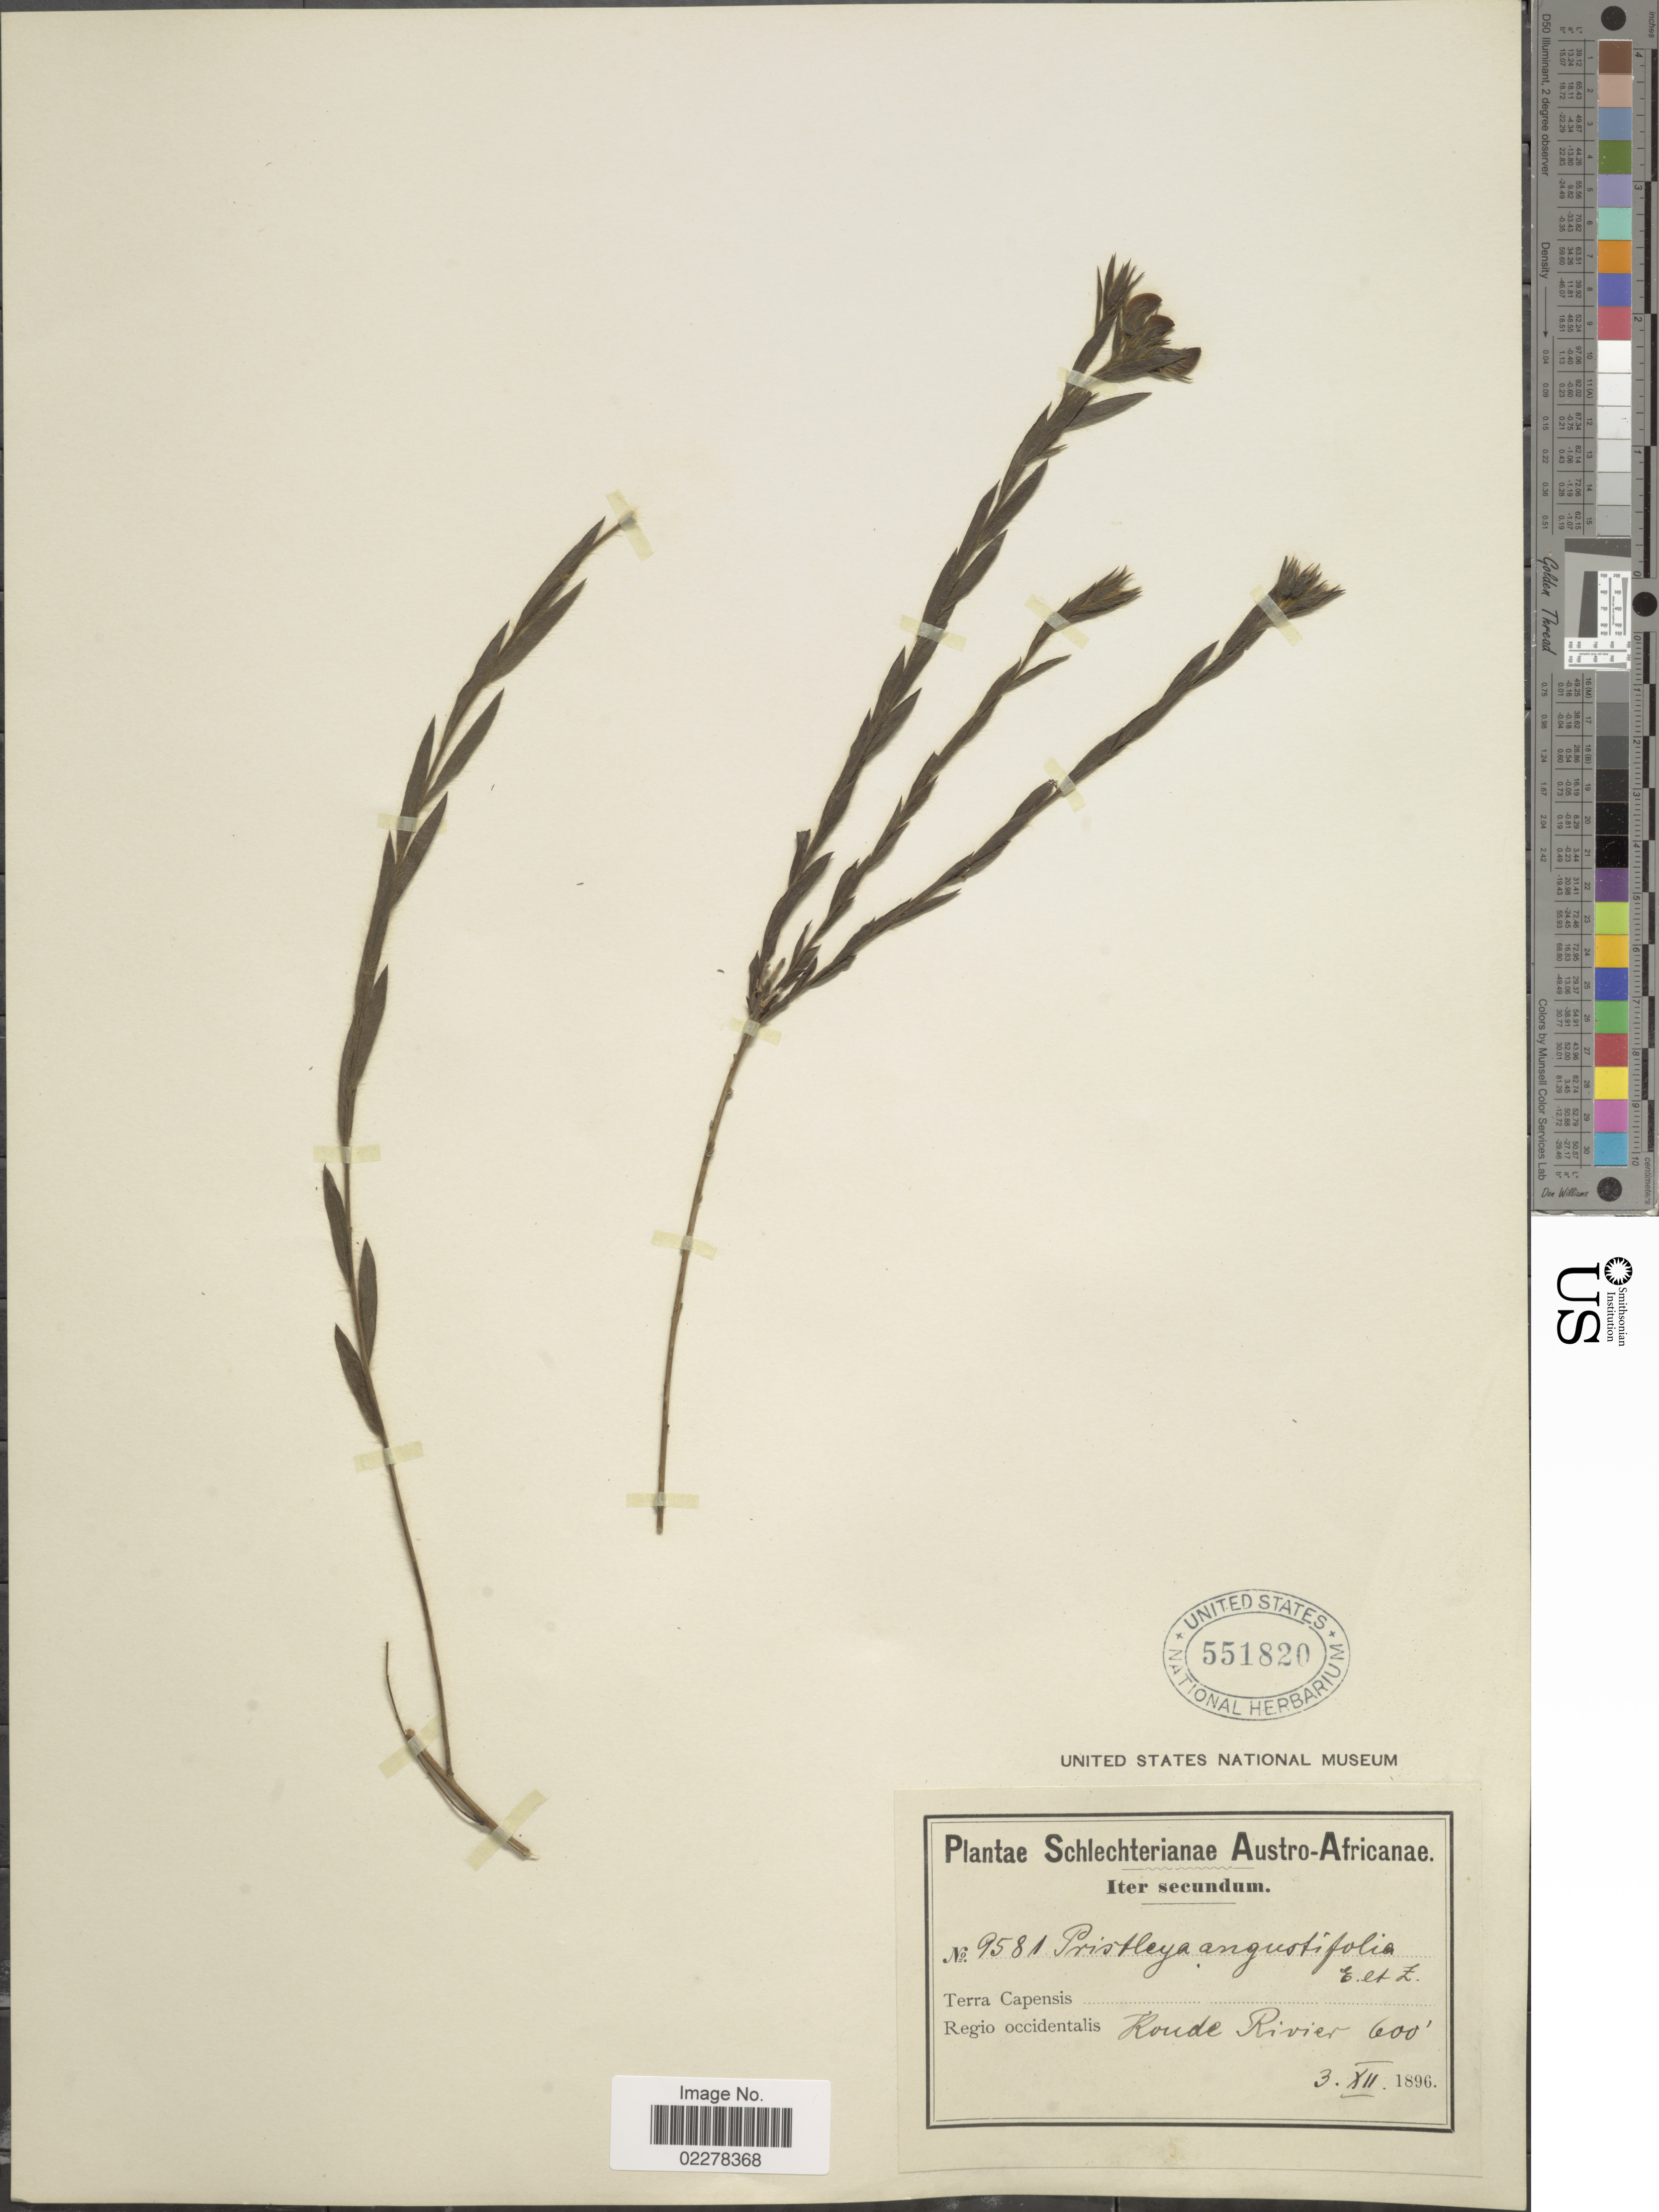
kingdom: Plantae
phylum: Tracheophyta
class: Magnoliopsida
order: Fabales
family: Fabaceae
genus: Liparia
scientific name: Liparia angustifolia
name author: (Eckl. & Zeyh.) A.L. Schutte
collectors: Schlechter, --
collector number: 9581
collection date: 1896-07-03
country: South Africa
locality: Austro-Africanae. Terra Capensis. Regio occidentalis. Koude Rivier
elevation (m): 183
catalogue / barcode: US 551820